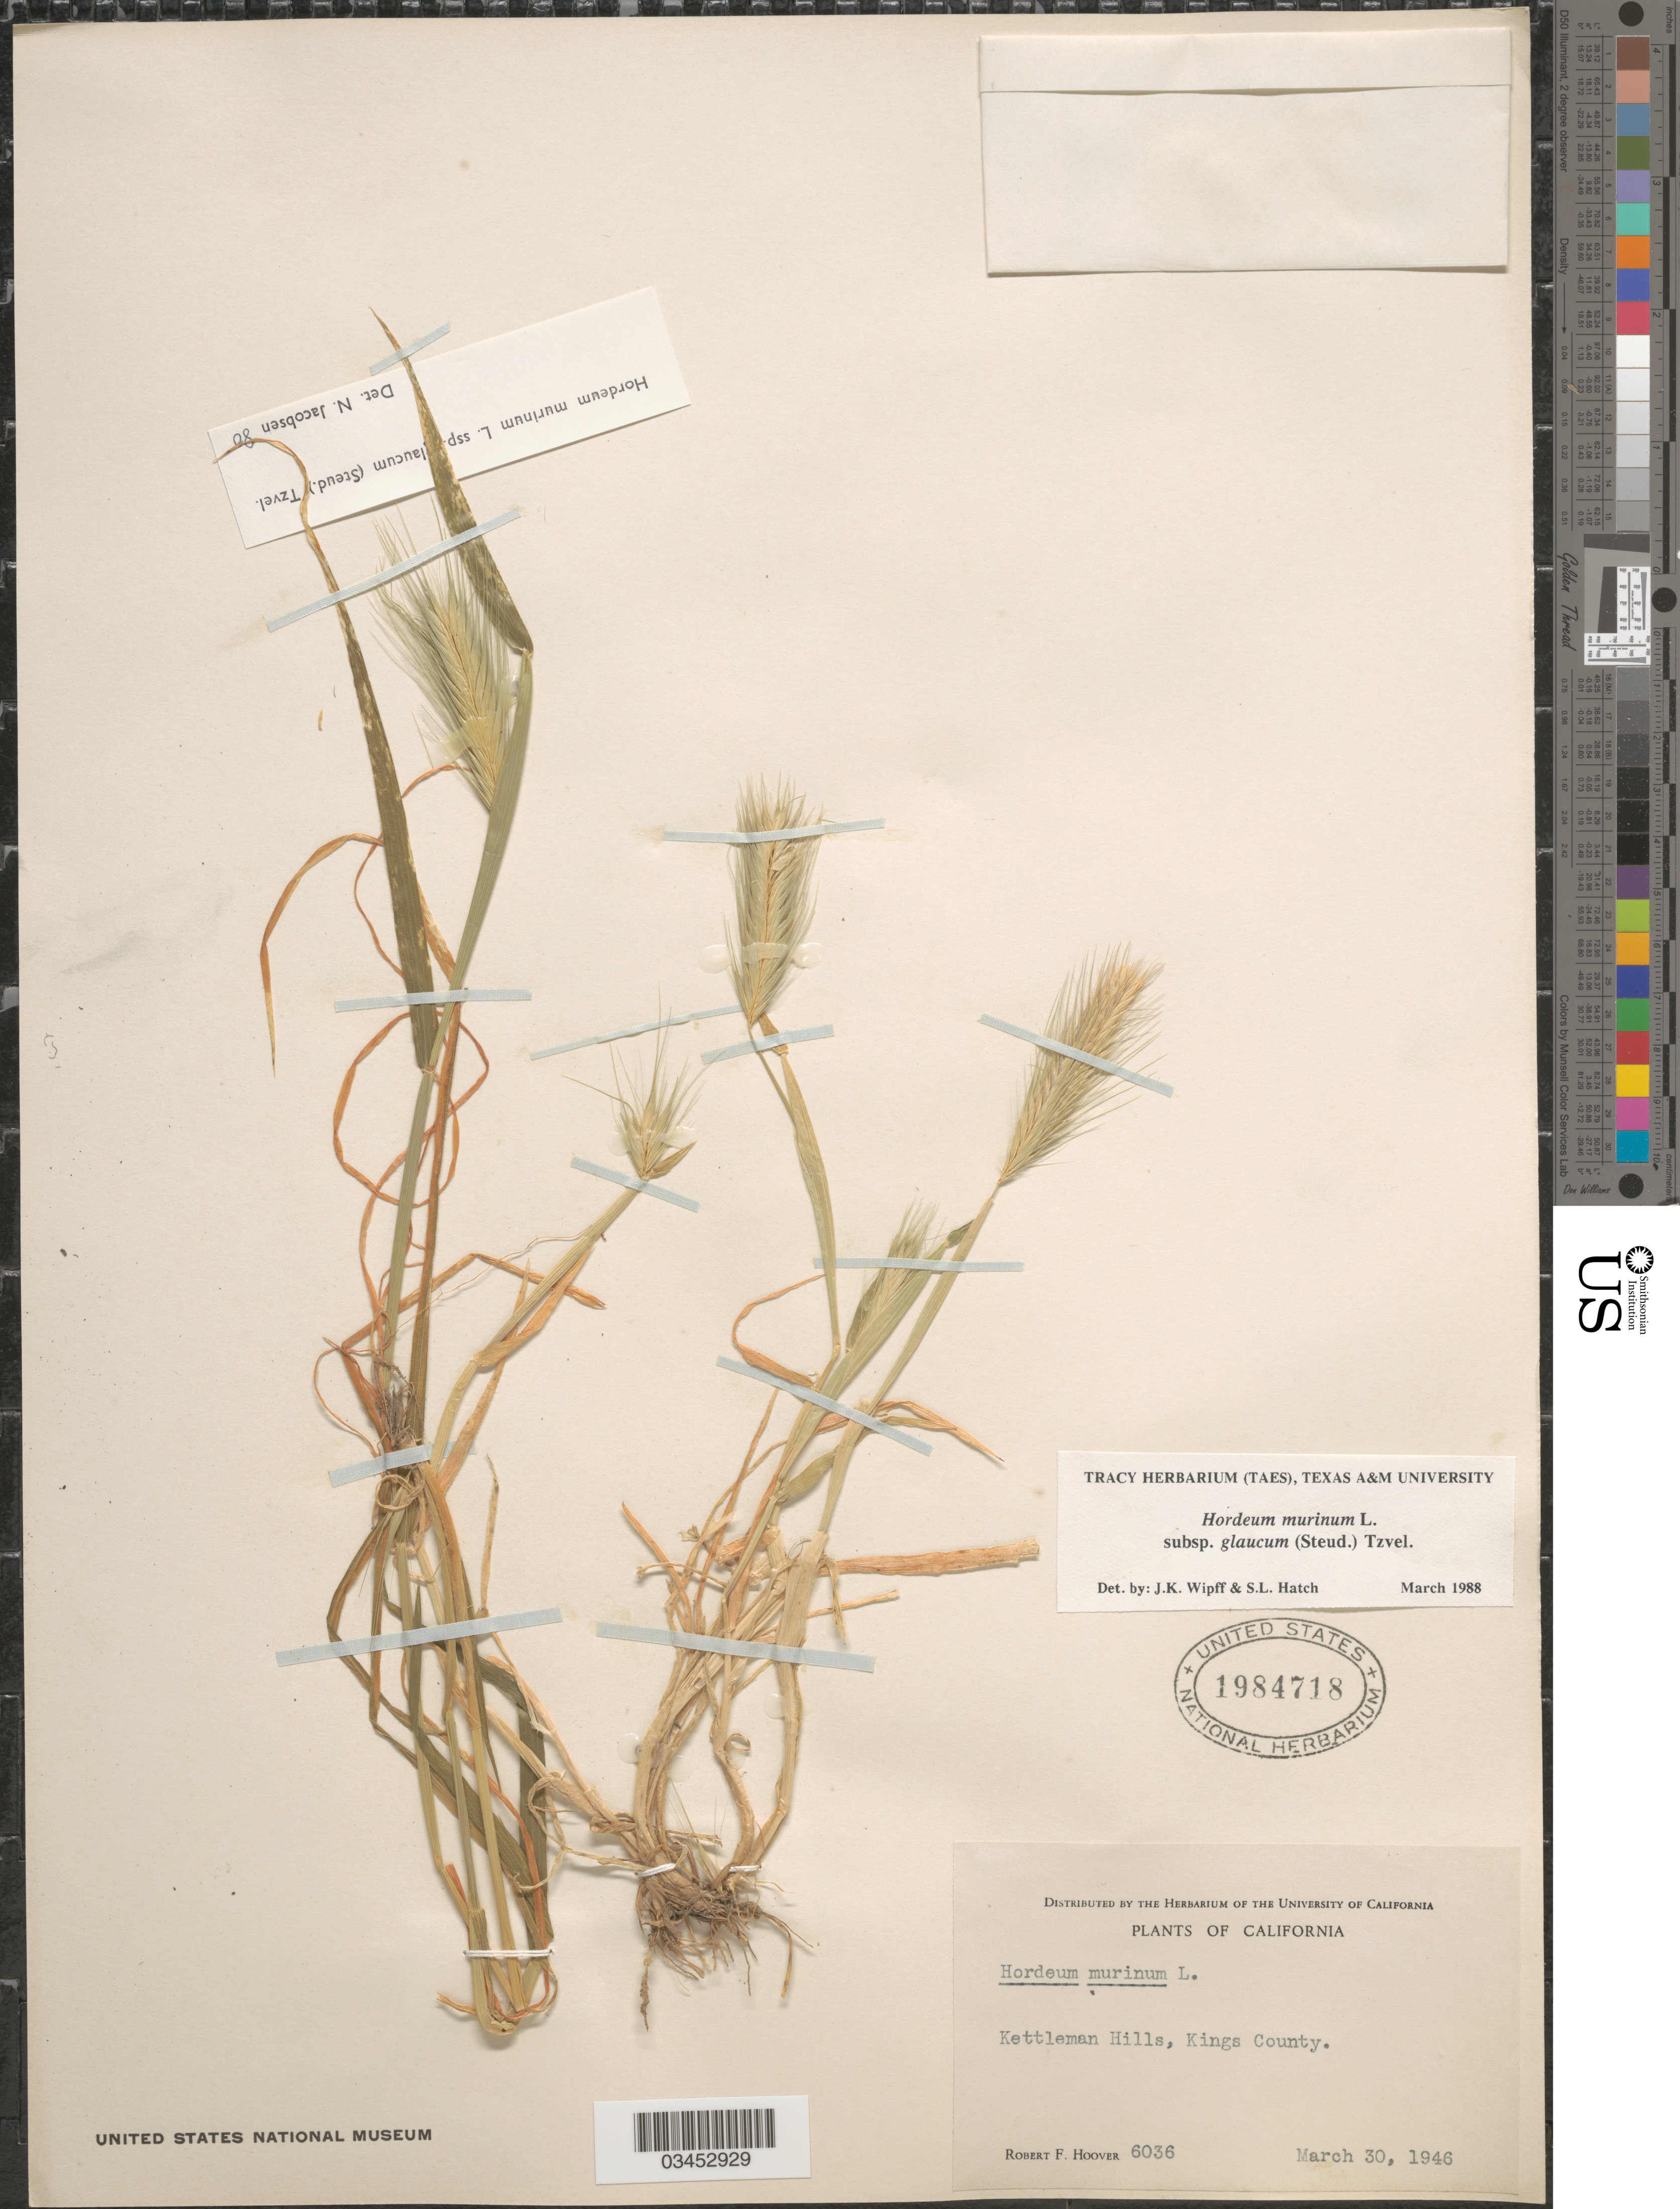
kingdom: Plantae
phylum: Tracheophyta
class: Liliopsida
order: Poales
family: Poaceae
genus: Hordeum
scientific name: Hordeum murinum subsp. glaucum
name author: (Steud.) Tzvelev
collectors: R. F. Hoover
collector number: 6036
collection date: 1946-03-30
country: United States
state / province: California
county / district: Kings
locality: Kettleman Hills, Kings County.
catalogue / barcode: US 1984718